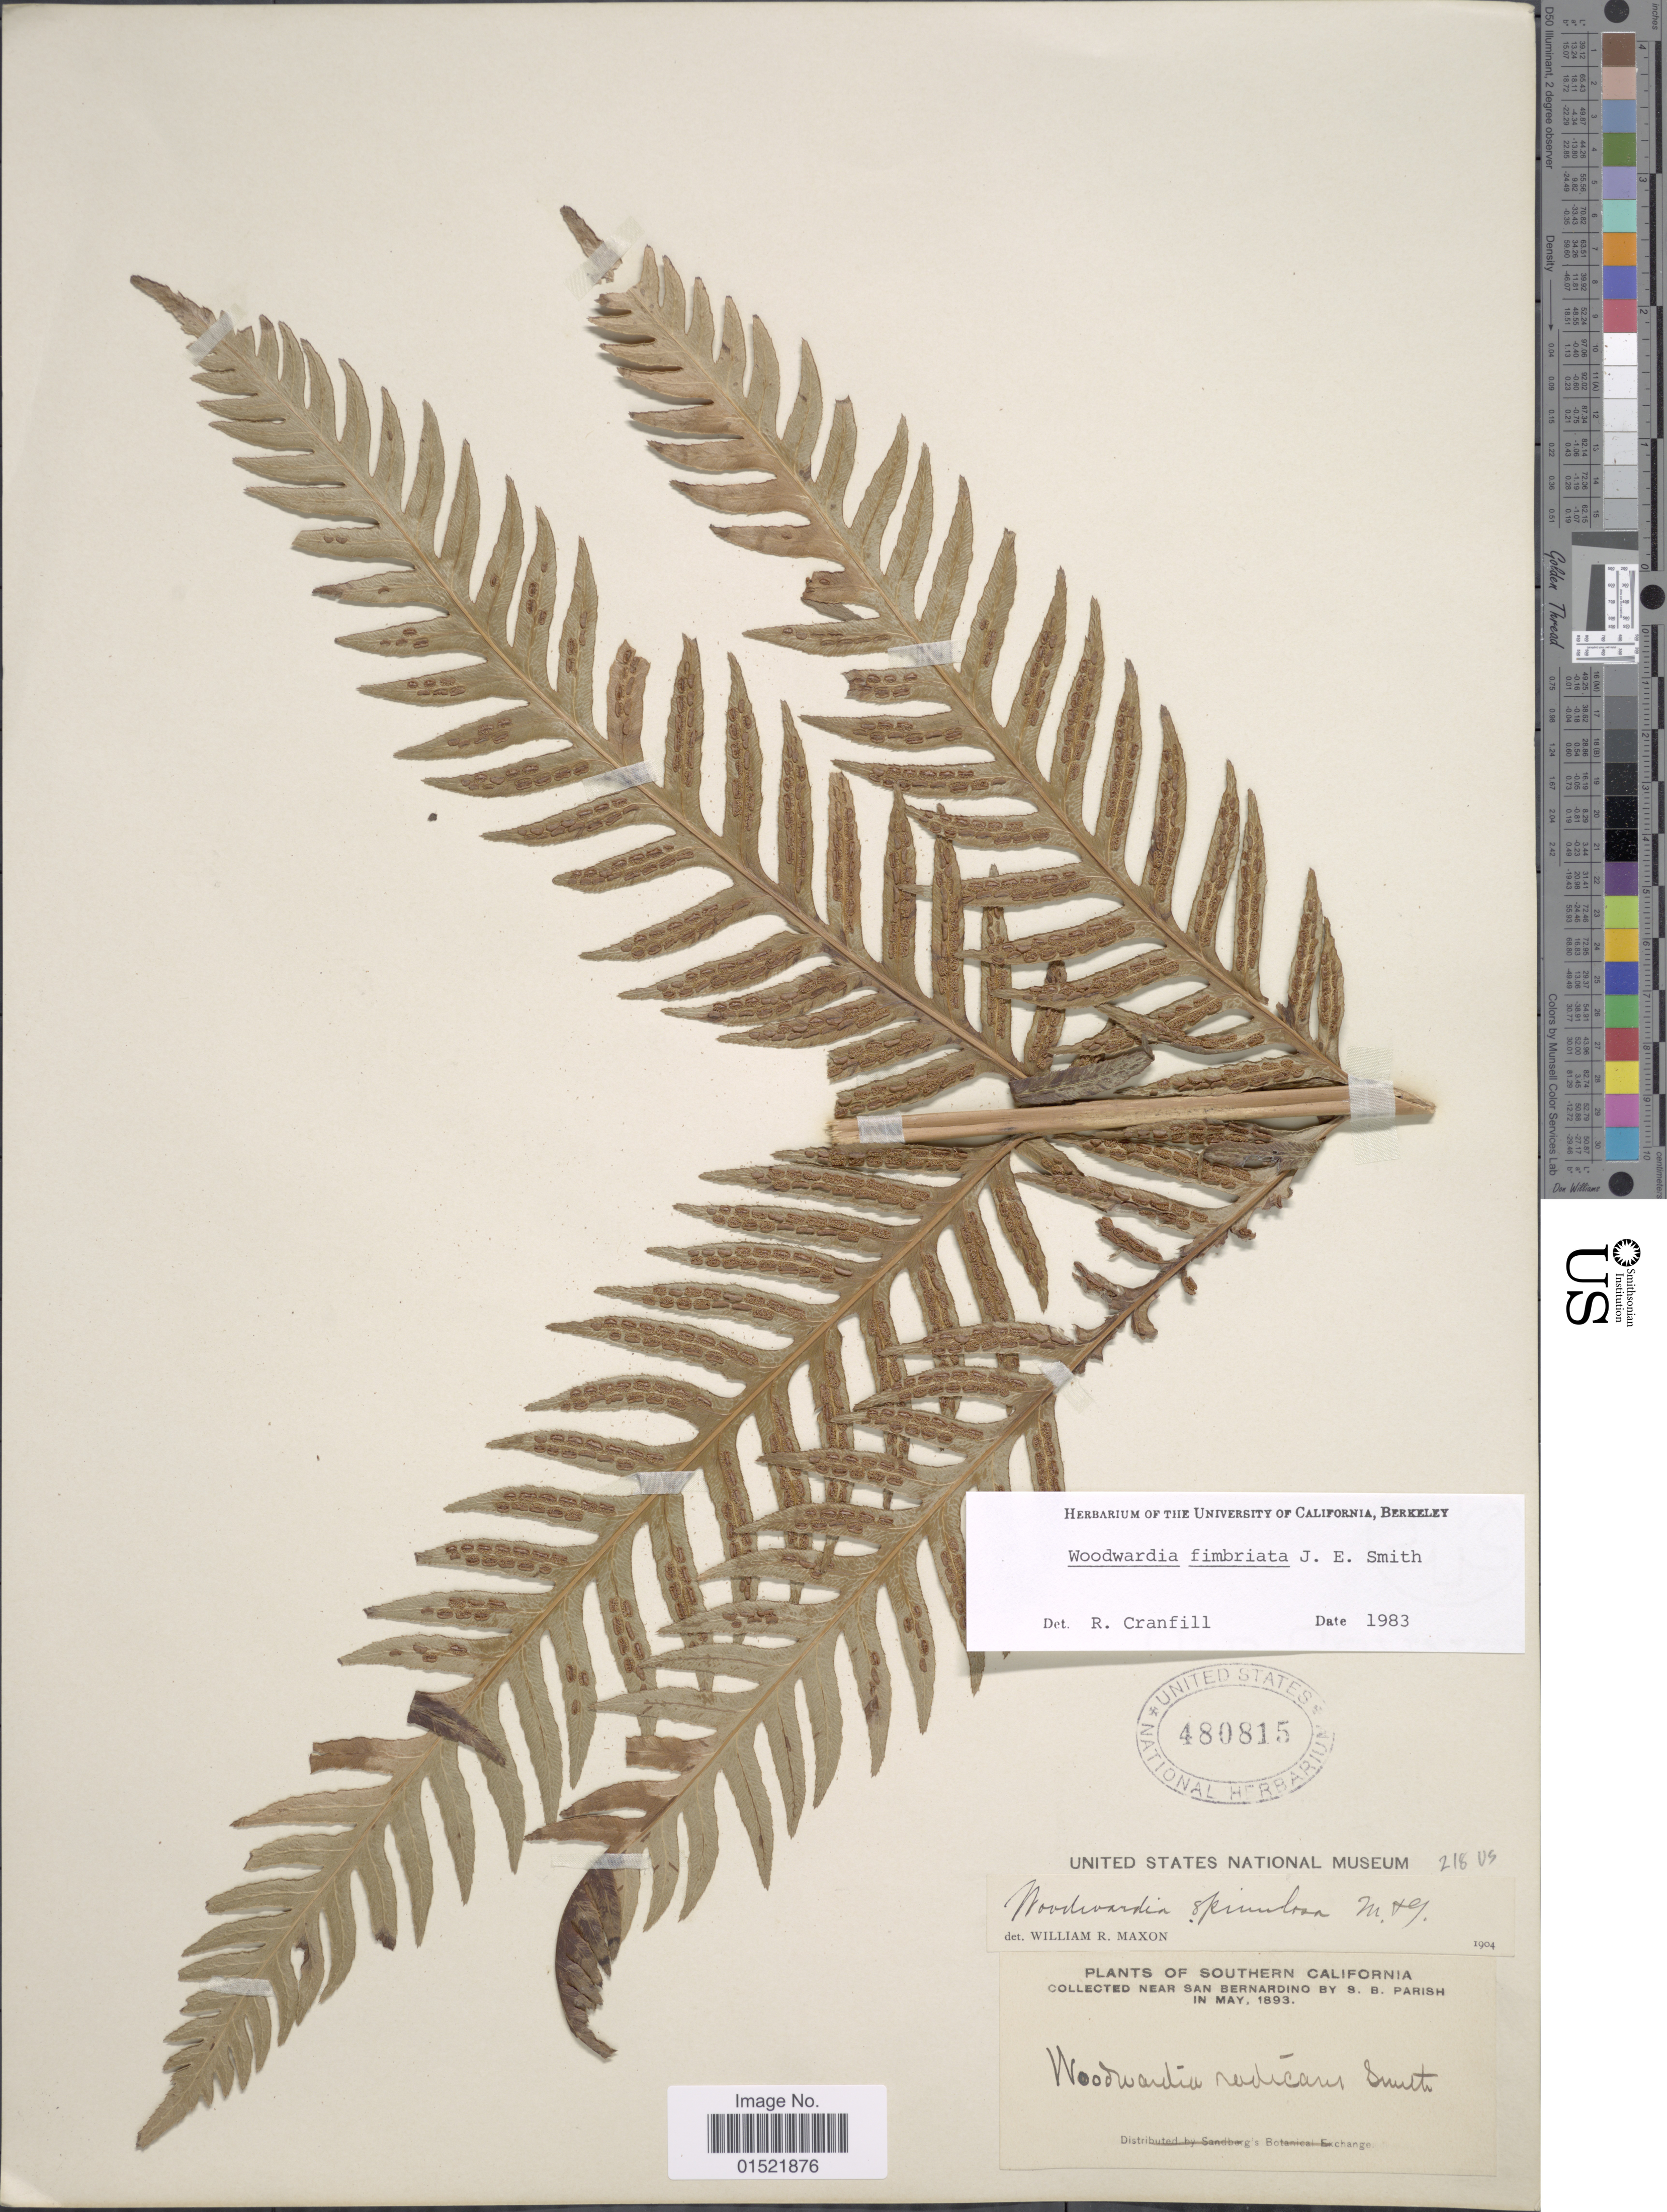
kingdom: Plantae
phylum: Tracheophyta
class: Polypodiopsida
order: Polypodiales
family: Blechnaceae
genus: Woodwardia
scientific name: Woodwardia fimbriata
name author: Sm.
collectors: S. B. Parish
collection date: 1893-05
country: United States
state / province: California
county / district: San Bernardino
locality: Southern California, near San Bernardino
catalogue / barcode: US 480815